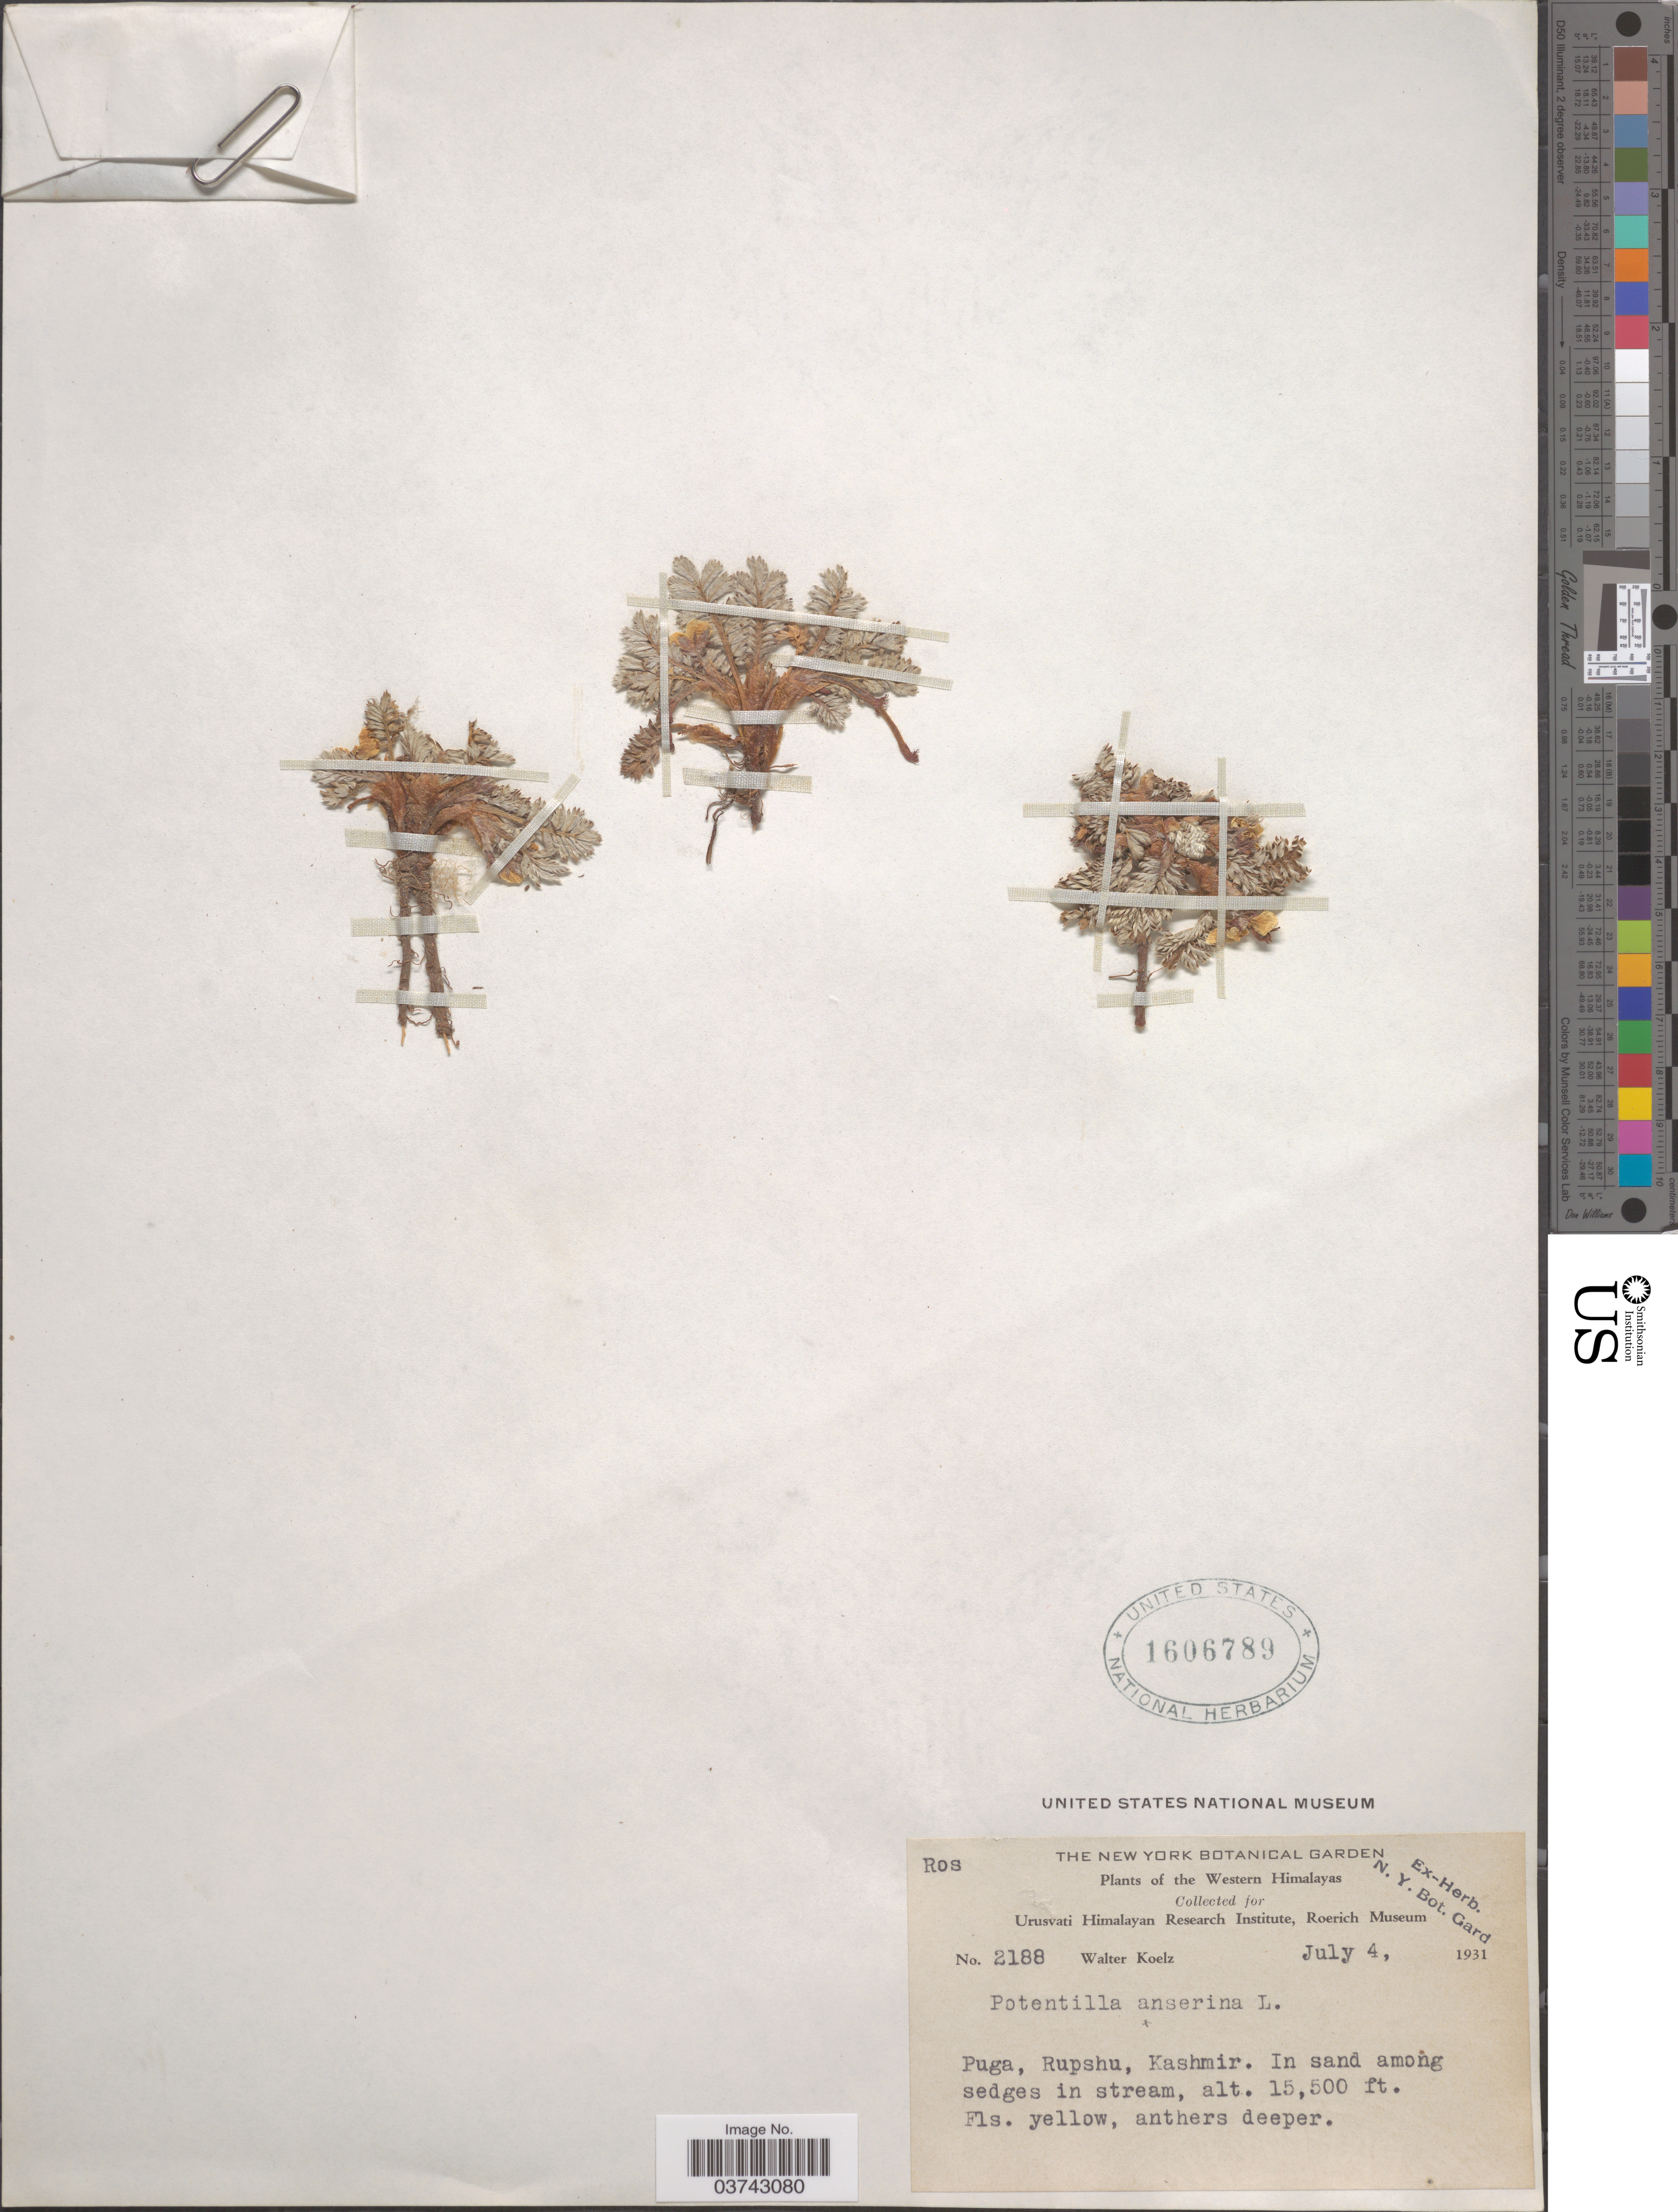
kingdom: Plantae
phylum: Tracheophyta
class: Magnoliopsida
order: Rosales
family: Rosaceae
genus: Argentina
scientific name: Argentina anserina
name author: (L.) Rydb.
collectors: W. N. Koelz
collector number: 2188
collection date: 1931-07-04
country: India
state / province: Jammu and Kashmir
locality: Western Himalayas. Puga, Rupshu, Kashmir.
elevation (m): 4724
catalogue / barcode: US 1606789